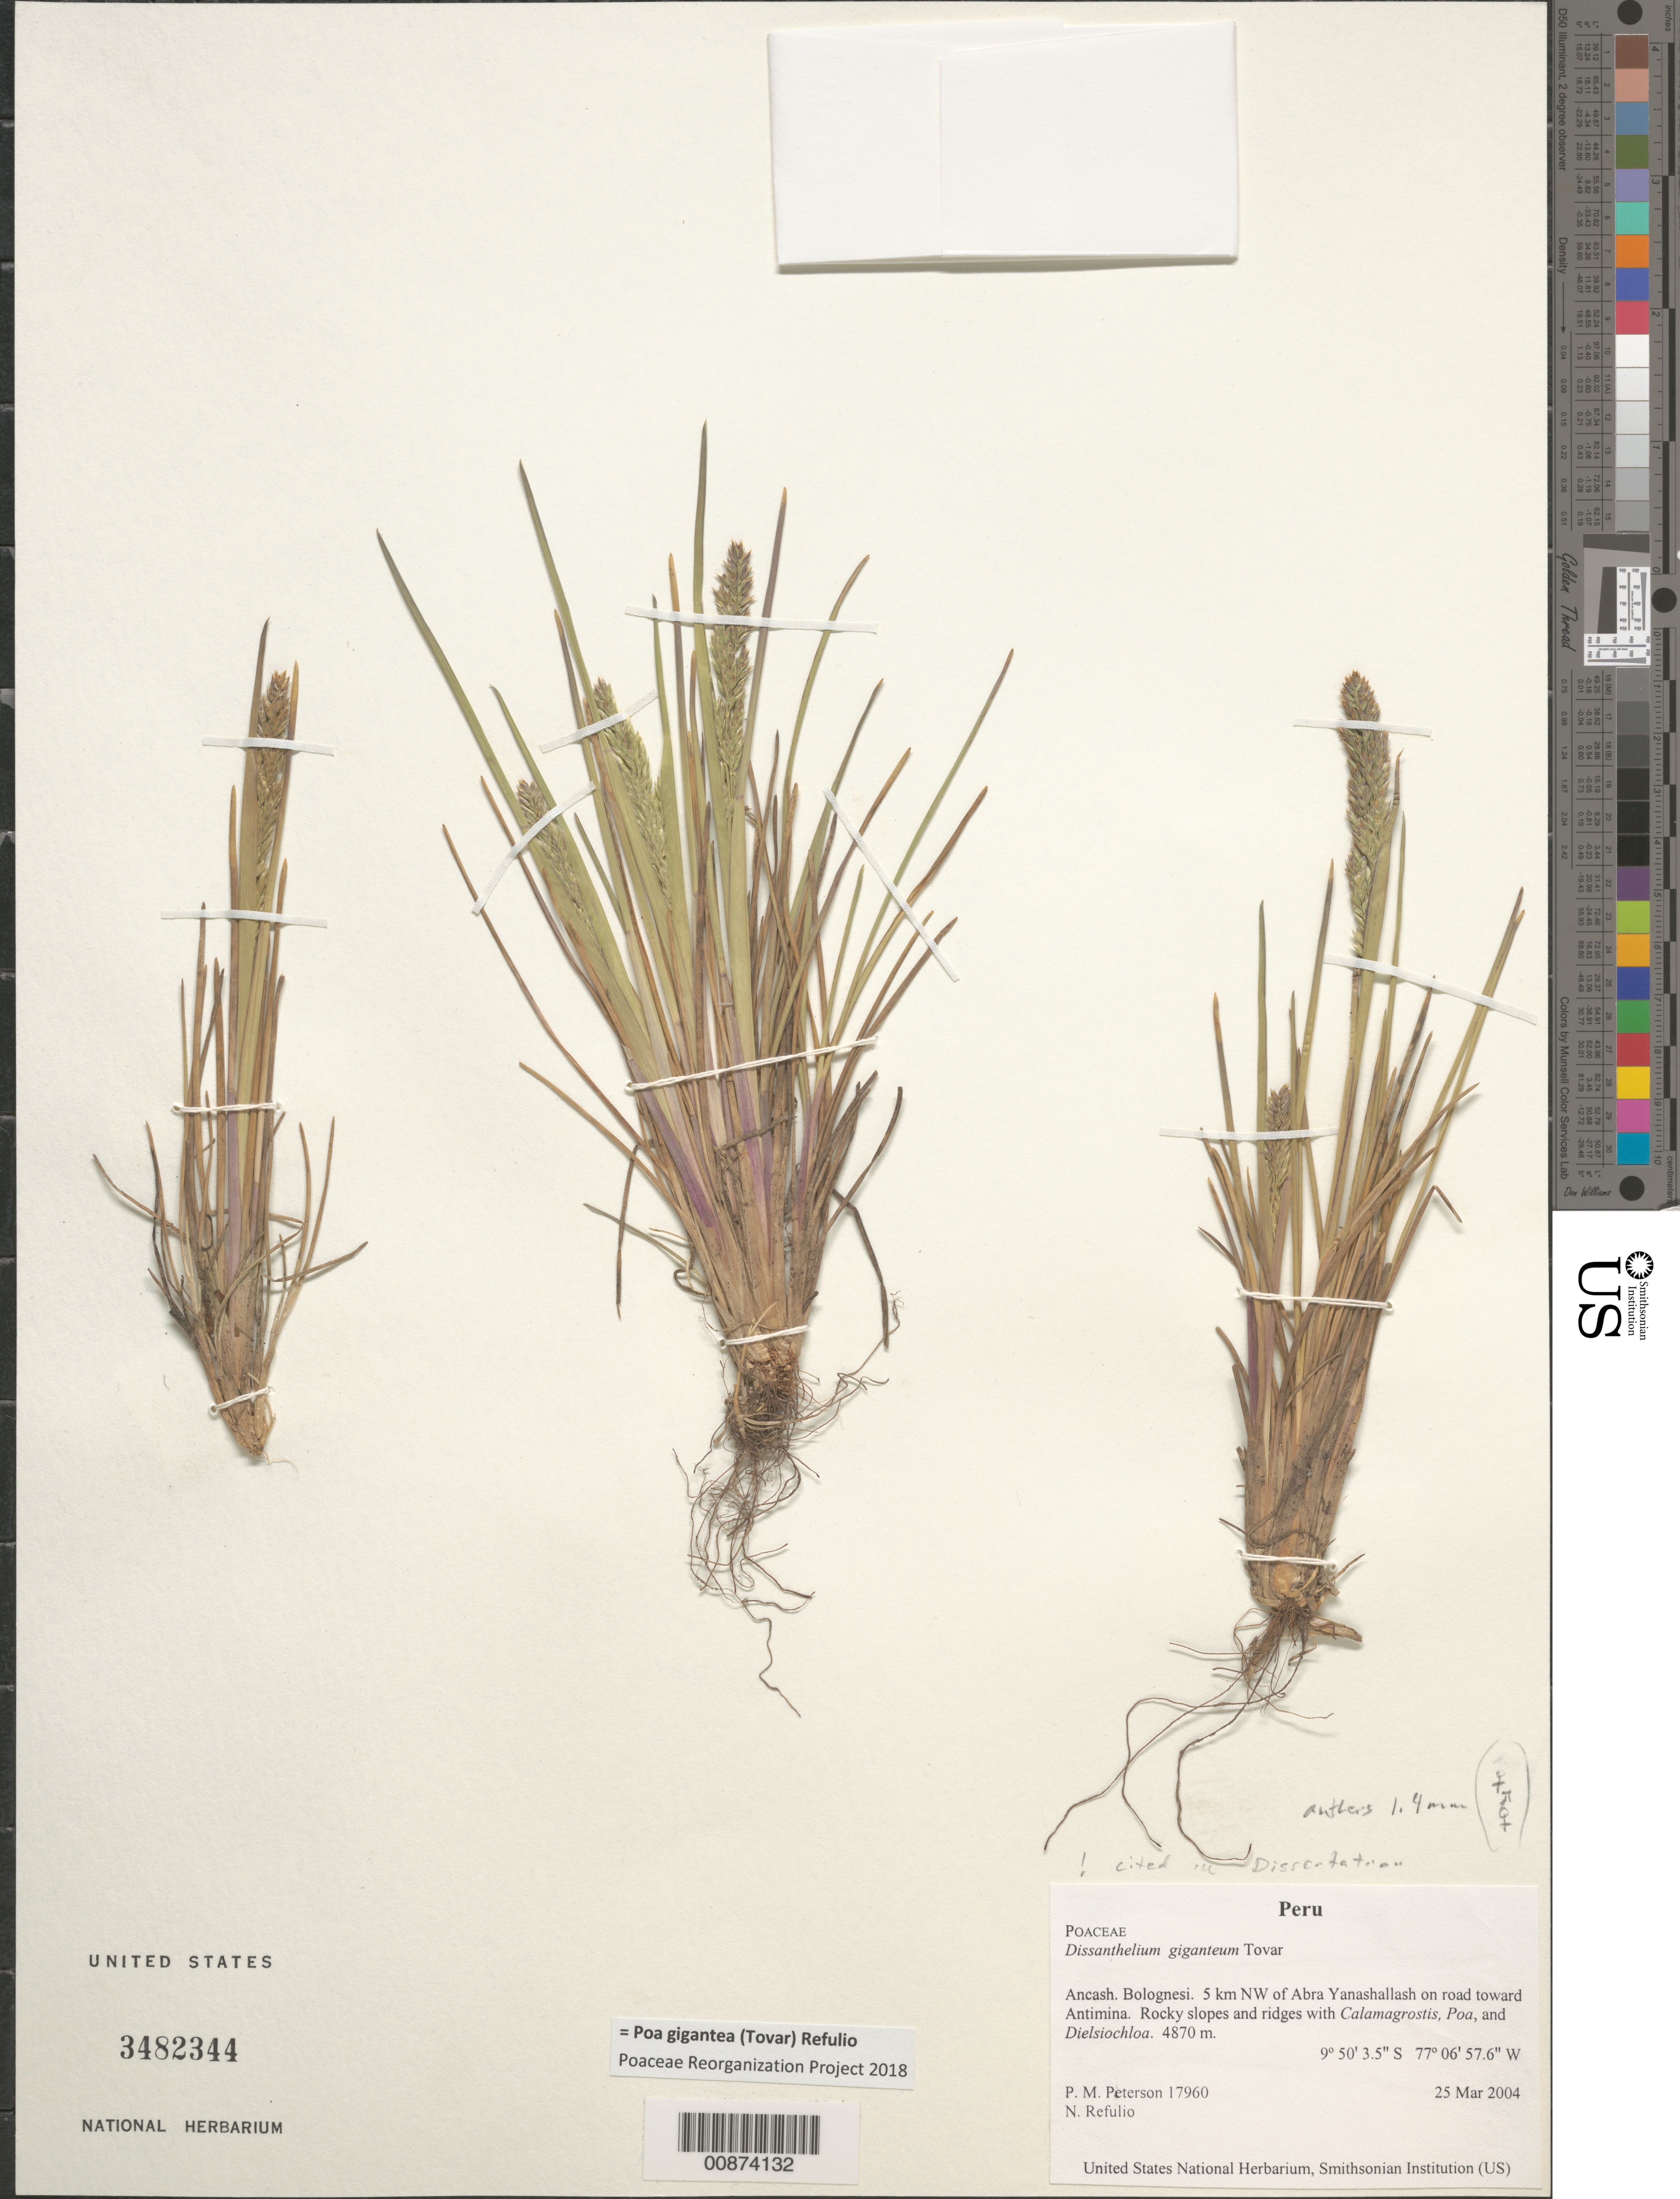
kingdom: Plantae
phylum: Tracheophyta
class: Liliopsida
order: Poales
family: Poaceae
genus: Poa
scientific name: Poa gigantea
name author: (Tovar) Refulio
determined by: Poaceae Reorganization Project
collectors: P. M. Peterson & N. Refulio-Rodríguez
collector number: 17960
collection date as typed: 25 Mar 2004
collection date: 2004-03-25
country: Peru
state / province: Ancash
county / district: Bolognesi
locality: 5 km NW of Abra Yanashallash on road toward Antimina. Rocky slopes and ridges with Calamagrostis, Poa, and Dielsiochloa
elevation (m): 4870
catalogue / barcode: US 3482344